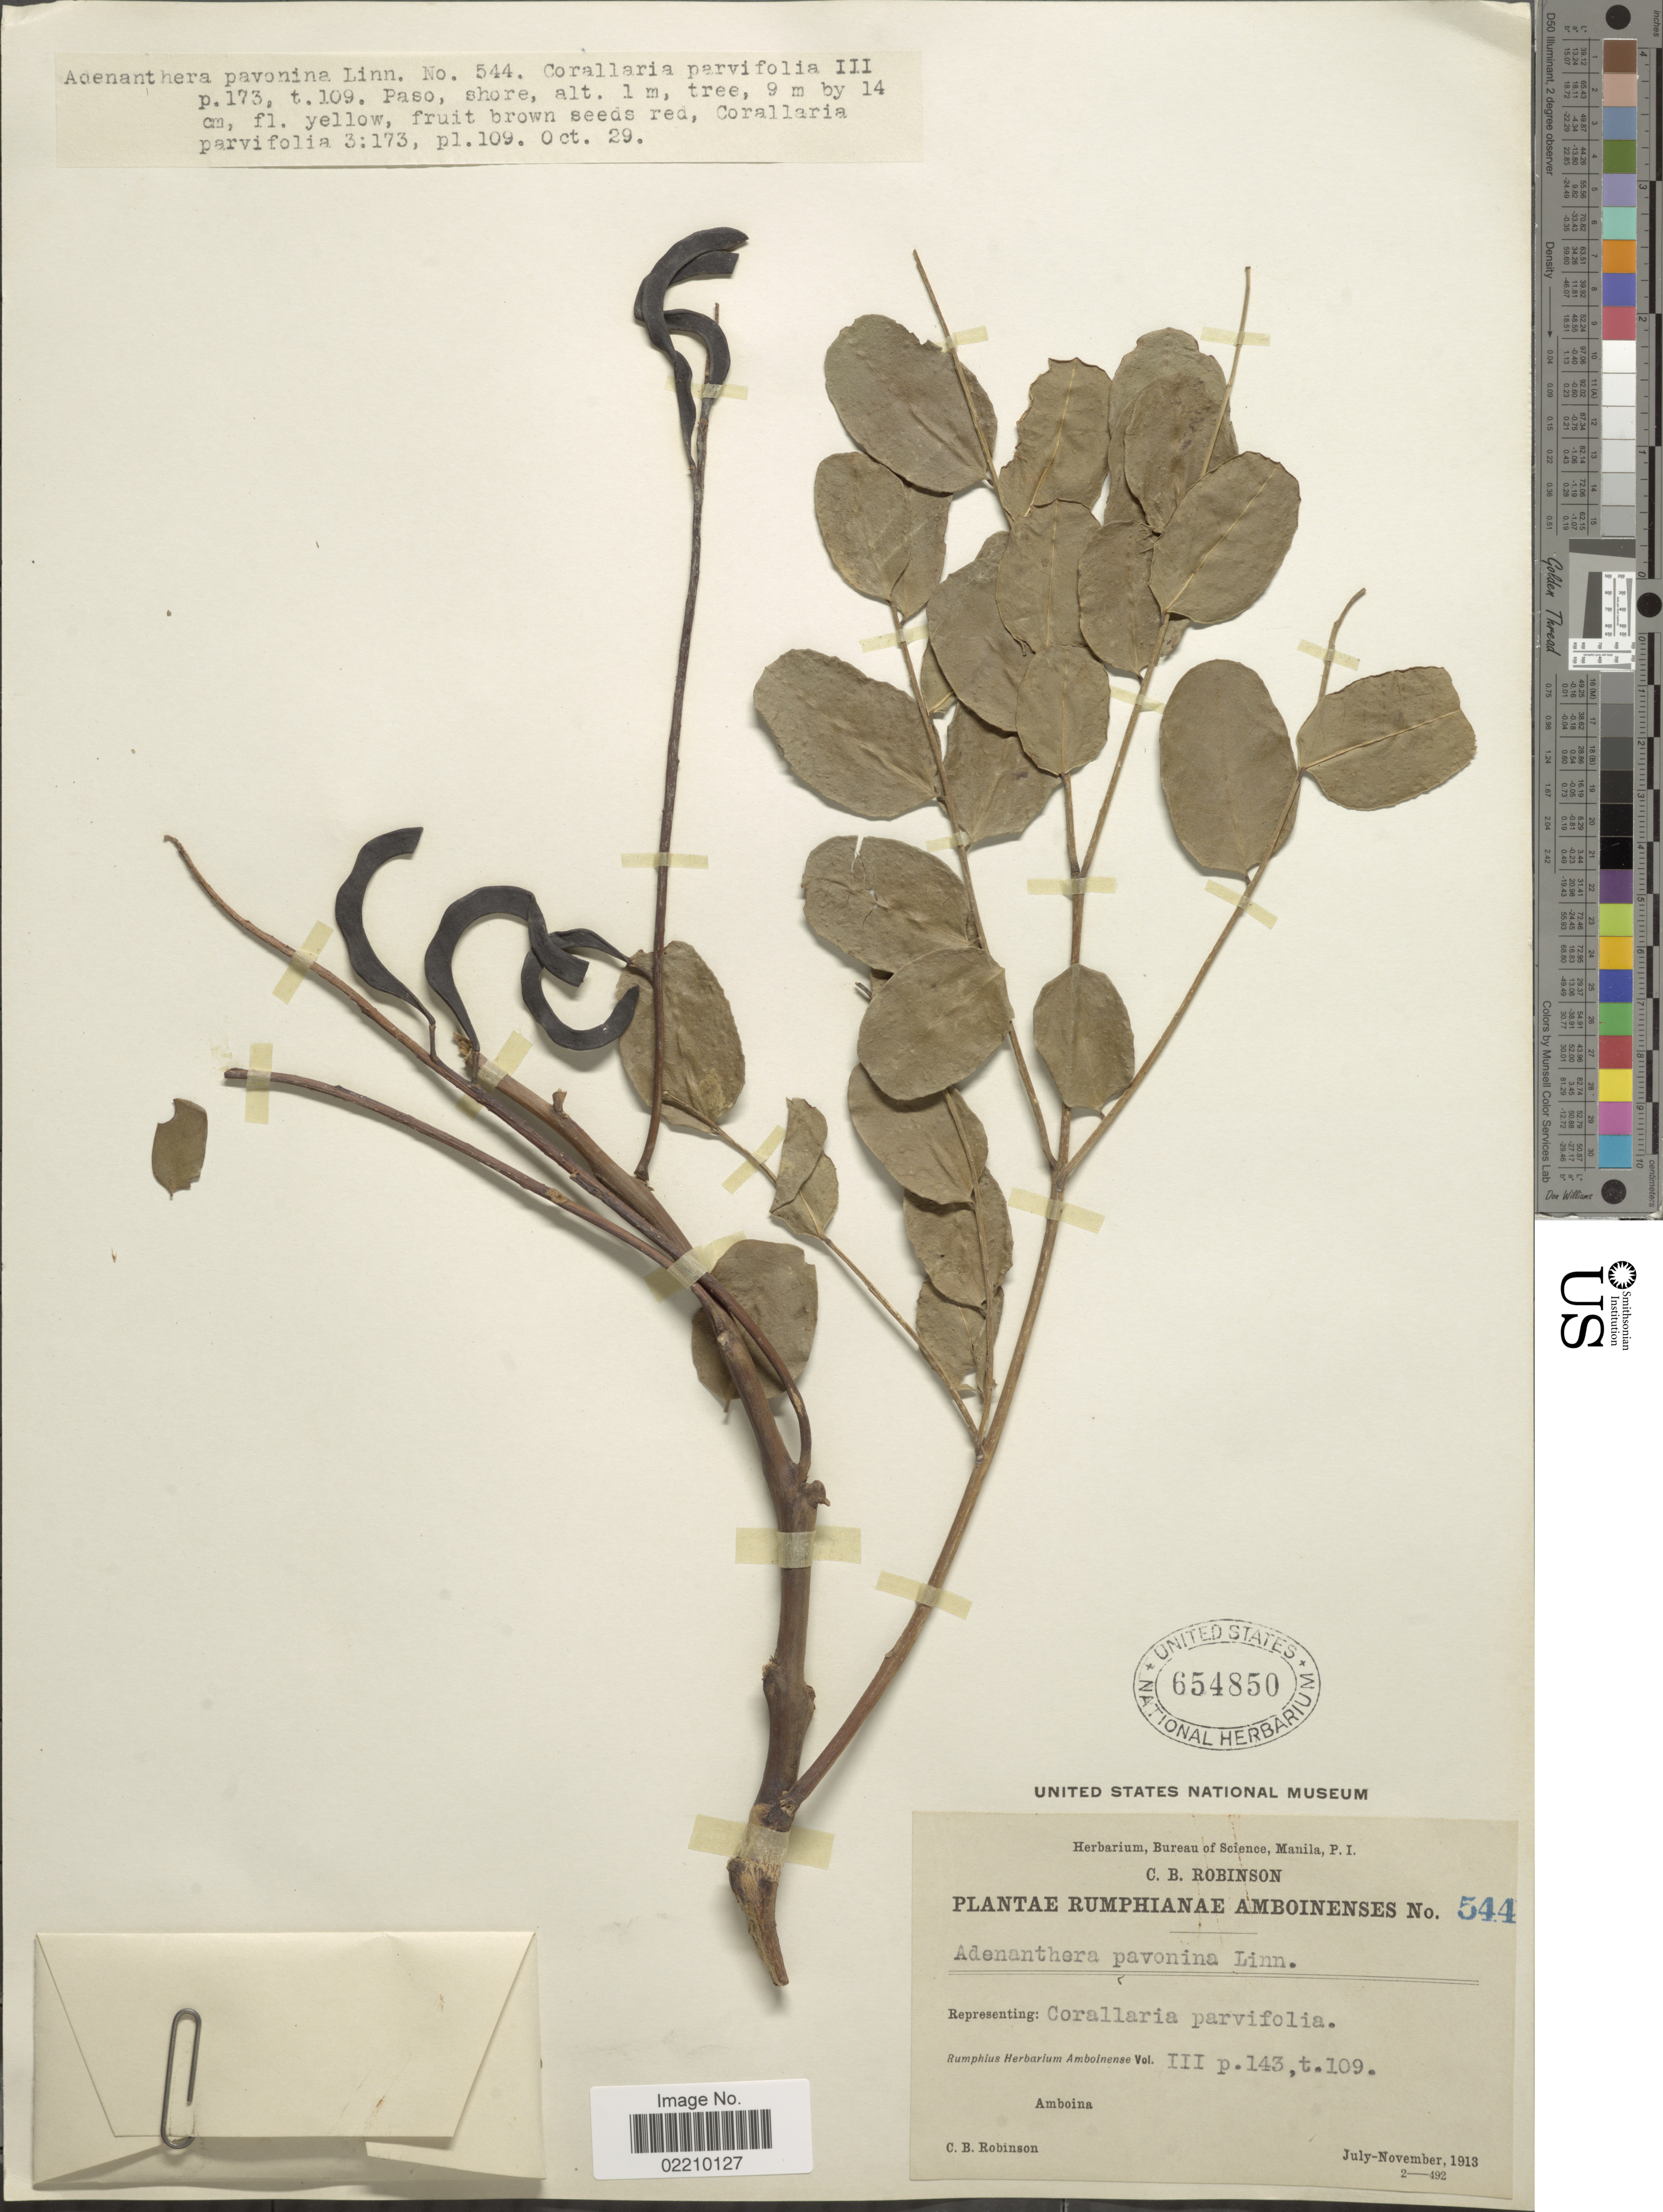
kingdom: Plantae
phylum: Tracheophyta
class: Magnoliopsida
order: Fabales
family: Fabaceae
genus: Adenanthera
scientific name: Adenanthera pavonina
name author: L.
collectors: C. Robinson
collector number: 544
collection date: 1913-07/1913-11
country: Indonesia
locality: Amboina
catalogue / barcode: US 654850